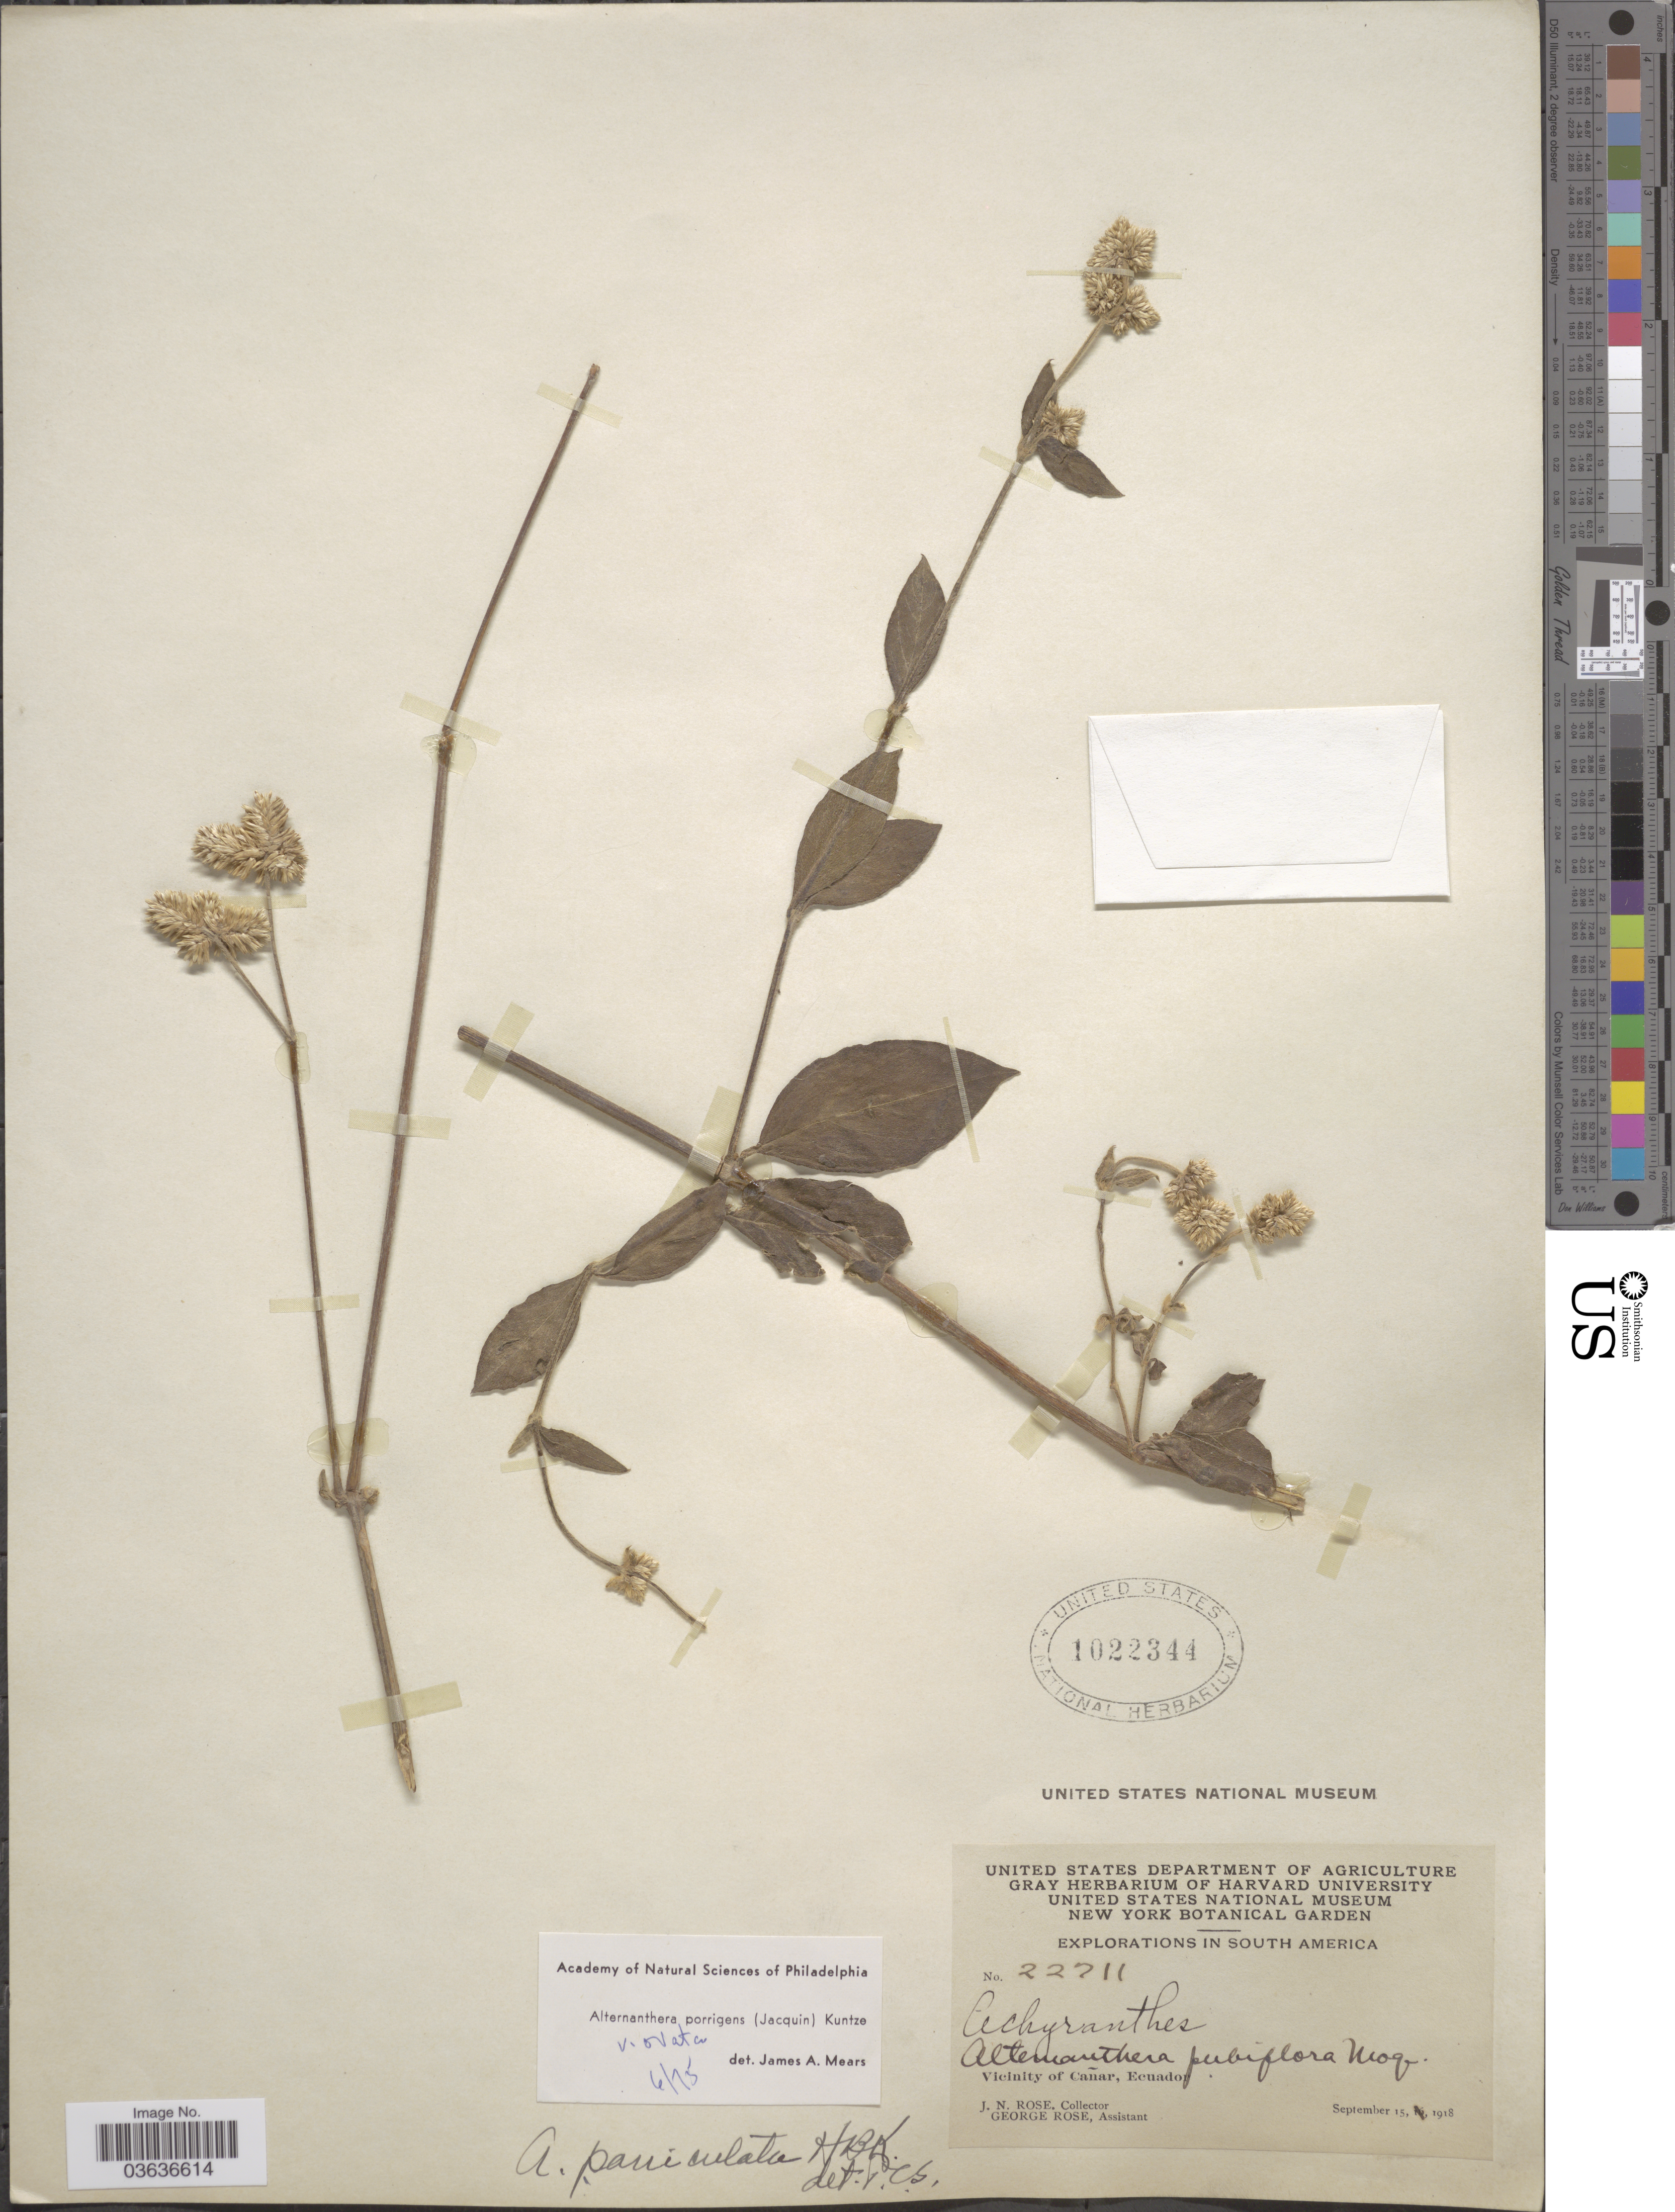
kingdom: Plantae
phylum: Tracheophyta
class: Magnoliopsida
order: Caryophyllales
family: Amaranthaceae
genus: Alternanthera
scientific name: Alternanthera porrigens var. ovata Mears var. nov. ined.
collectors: J. N. Rose & G. Rose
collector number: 22711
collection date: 1918-09-15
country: Ecuador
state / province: Cañar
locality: Vicinity of Cañar.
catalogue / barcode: US 1022344